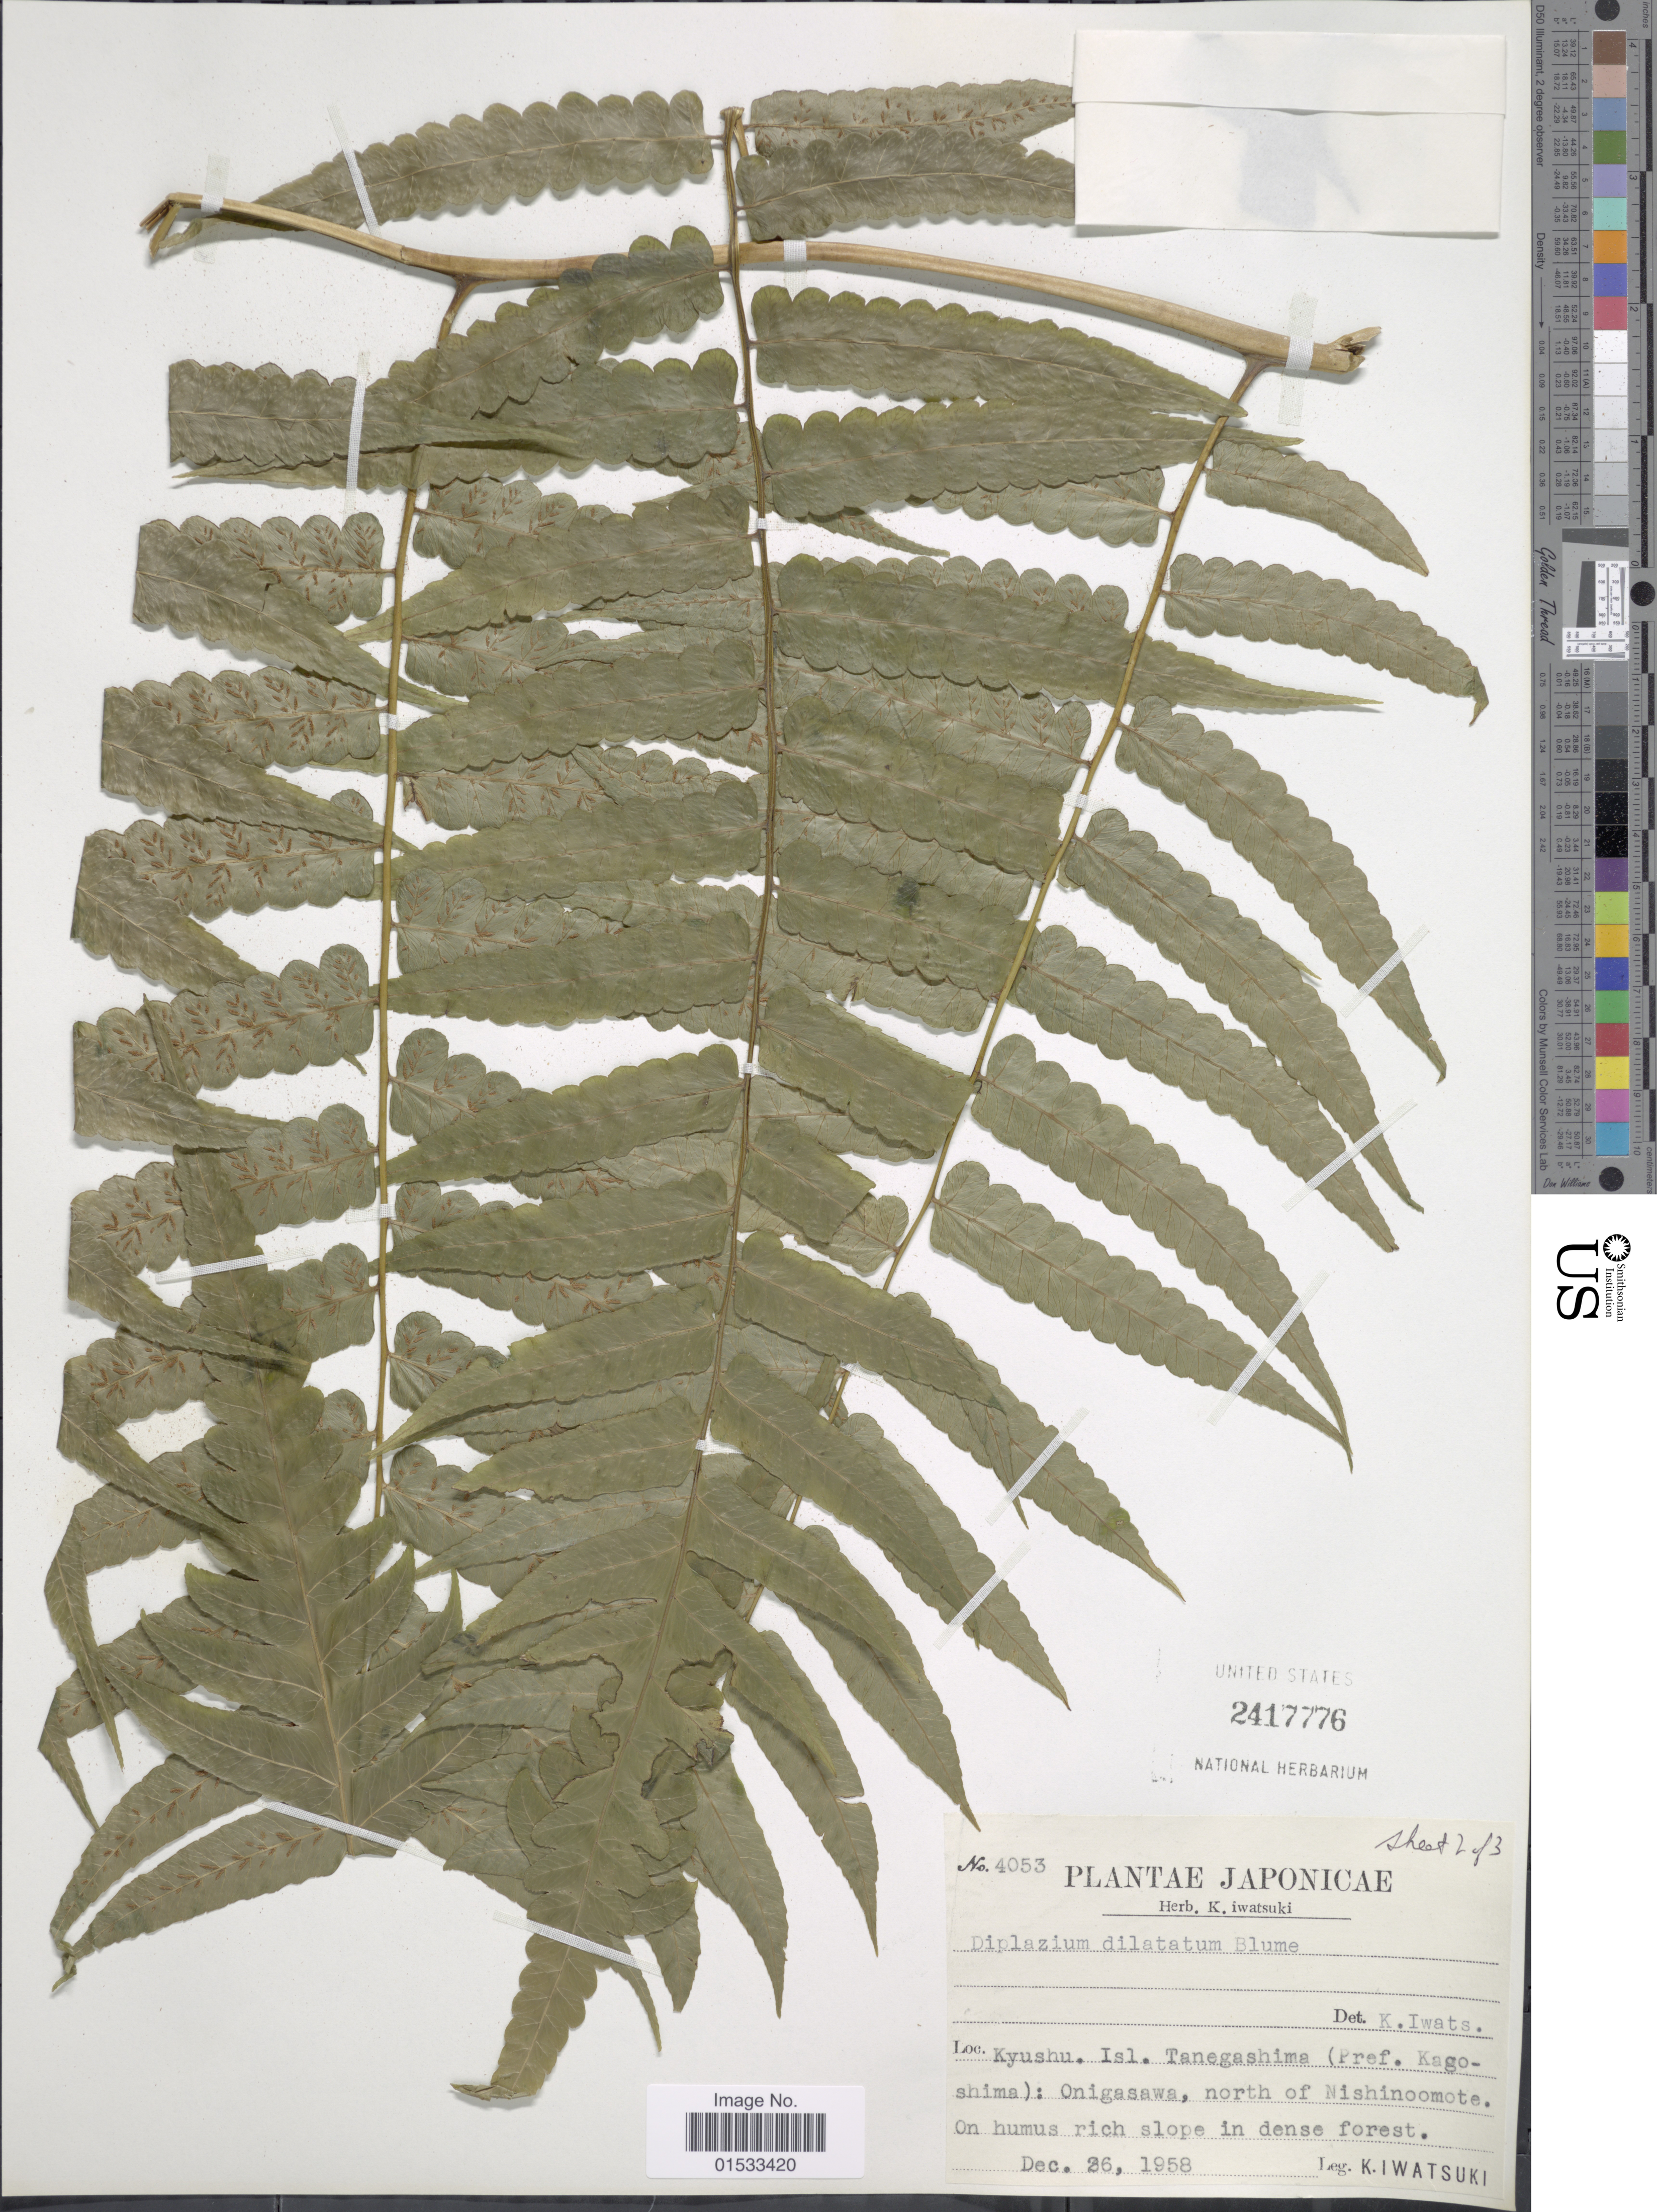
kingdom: Plantae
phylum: Tracheophyta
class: Polypodiopsida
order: Polypodiales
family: Athyriaceae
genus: Diplazium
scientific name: Diplazium dilatatum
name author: Blume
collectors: K. Iwatsuki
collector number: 4053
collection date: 1958-12-26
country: Japan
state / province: Kagosima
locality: Kyushu, Isl. Tanegashima, Onigasawa, north of Nishinioomote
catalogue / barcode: US 2417776